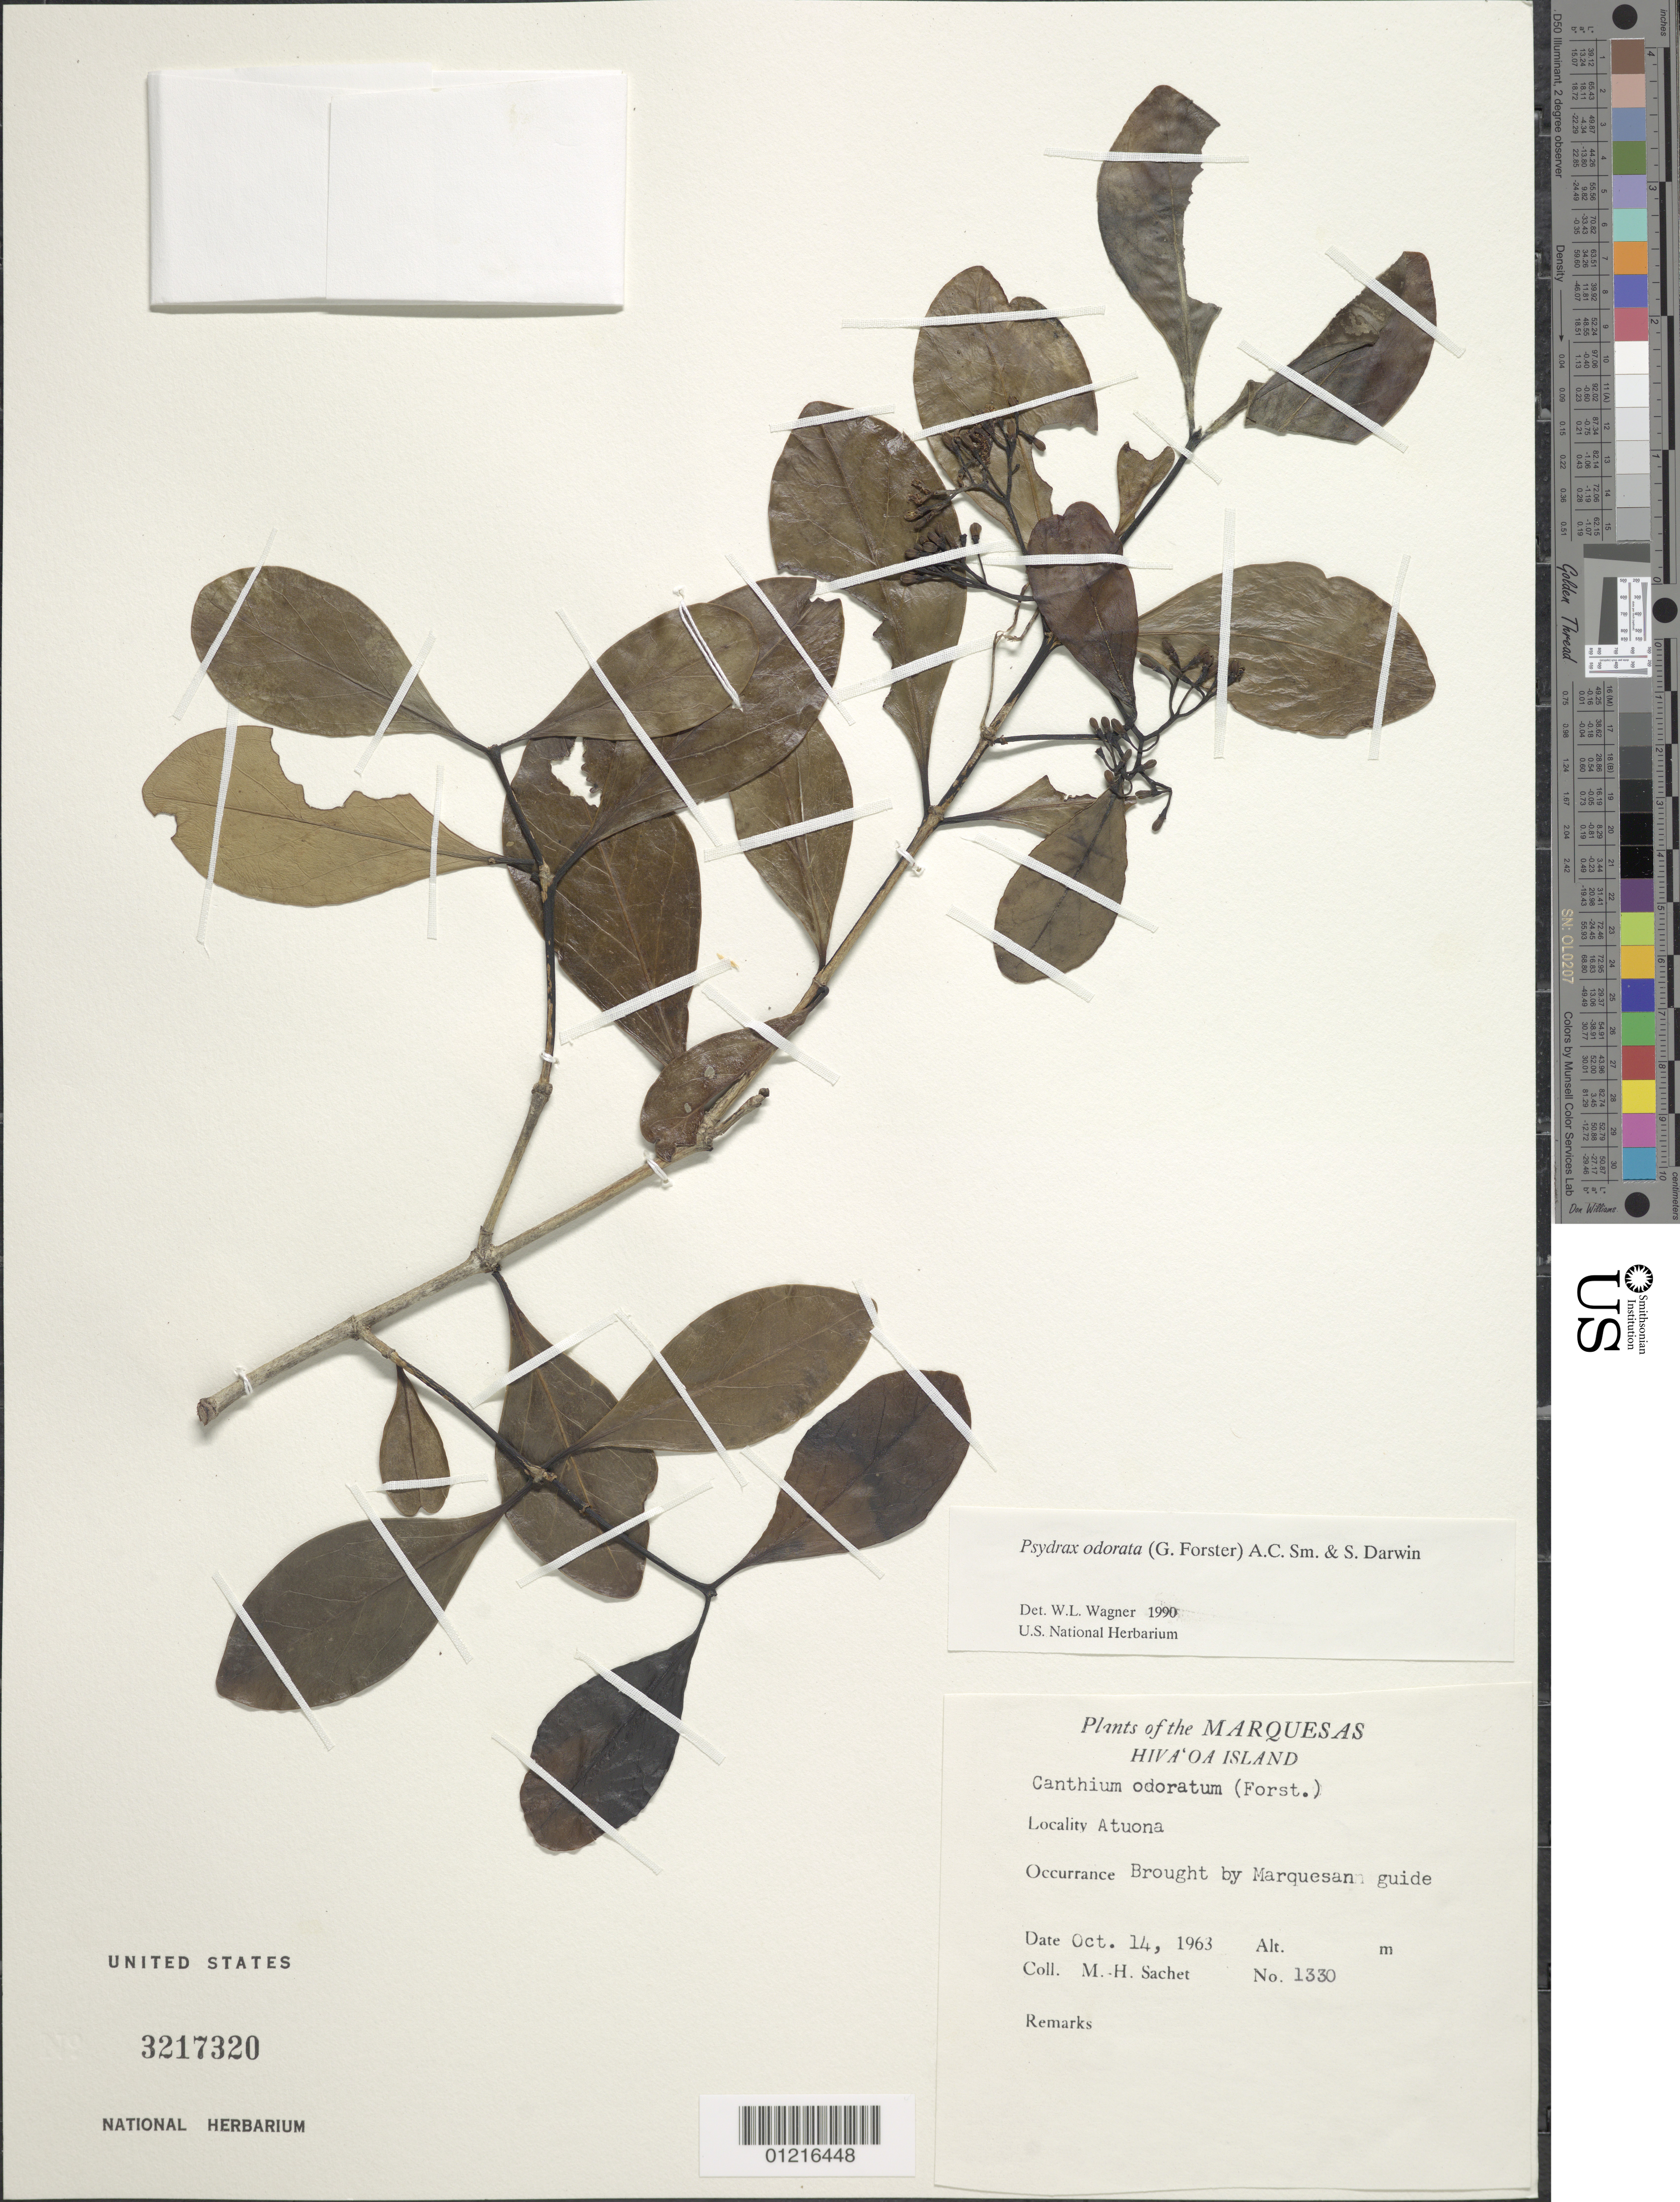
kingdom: Plantae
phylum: Tracheophyta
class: Magnoliopsida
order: Gentianales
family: Rubiaceae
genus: Psydrax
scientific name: Psydrax odorata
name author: (G. Forst.) A.C. Sm. & S.P. Darwin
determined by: Wagner, W. L., (BOT), Smithsonian Institution - National Museum of Natural History (UNITED STATES)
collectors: M.-H. Sachet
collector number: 1330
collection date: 1963-10-14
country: French Polynesia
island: Hiva Oa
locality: Atuona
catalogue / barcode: US 3217320